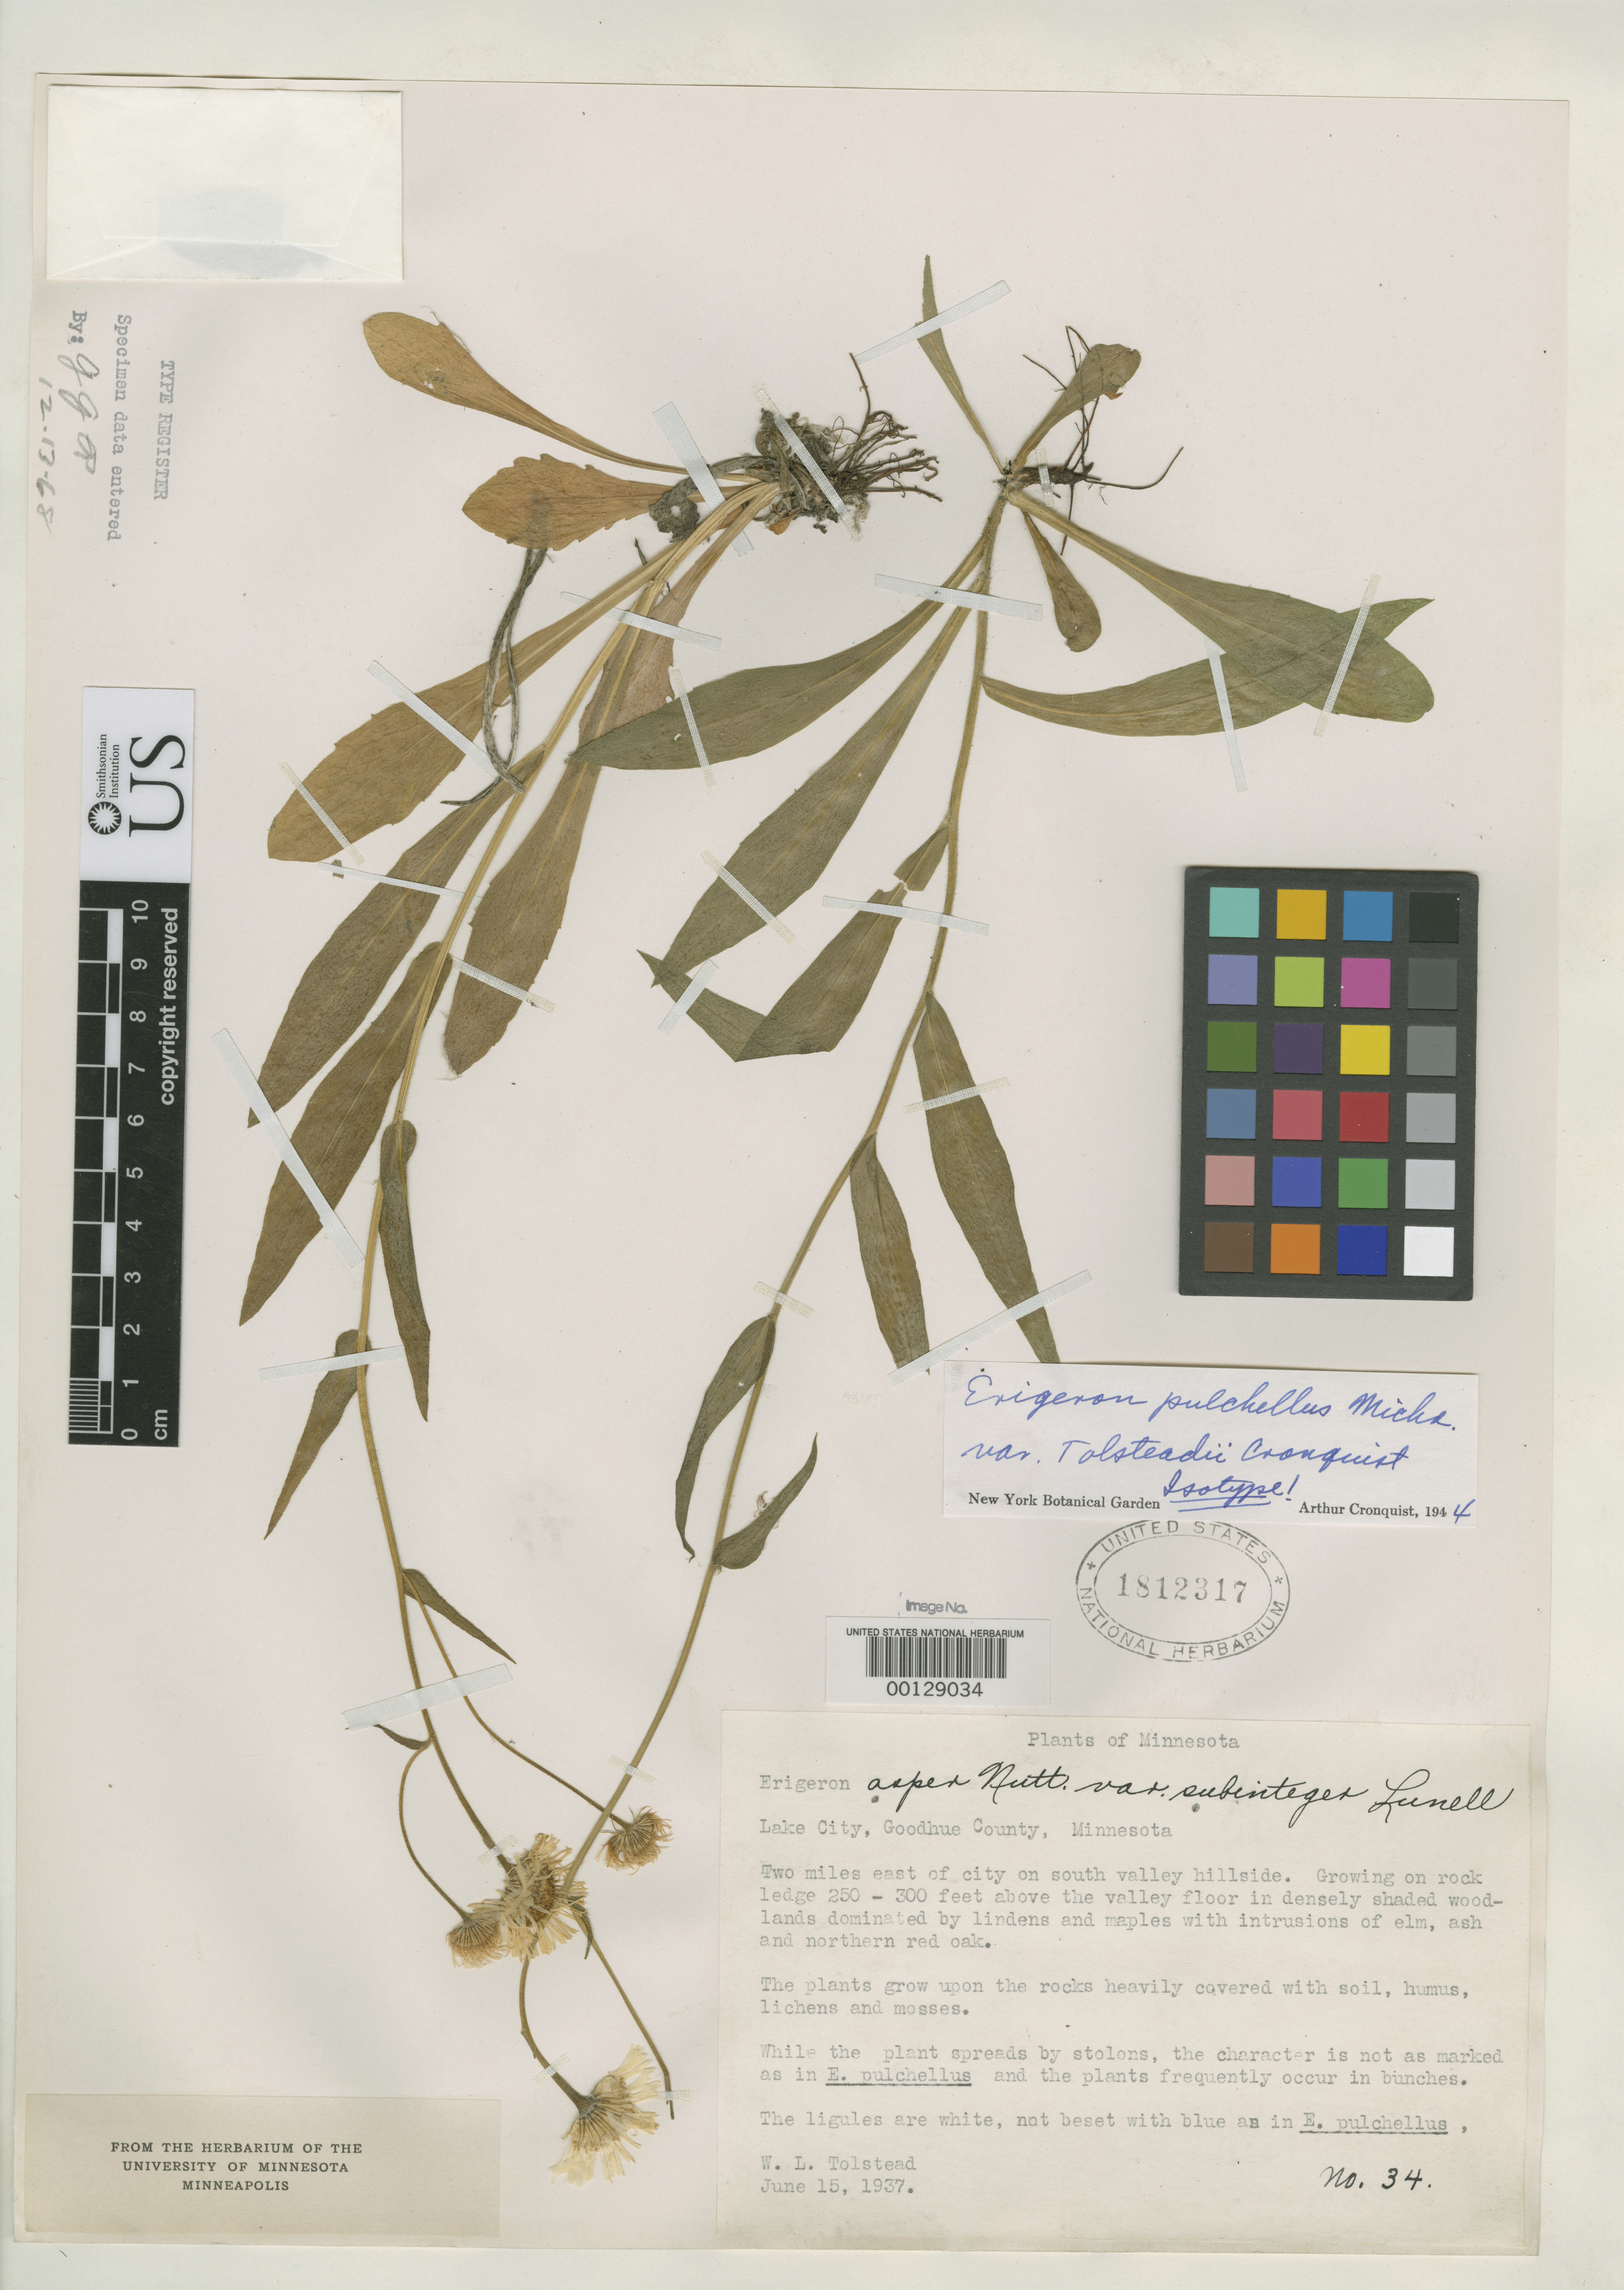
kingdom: Plantae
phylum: Tracheophyta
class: Magnoliopsida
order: Asterales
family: Asteraceae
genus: Erigeron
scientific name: Erigeron pulchellus var. tolsteadii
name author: Cronq.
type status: Isotype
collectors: W. Tolstead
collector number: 34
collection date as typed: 15 Jun 1937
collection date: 1937-06-15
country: United States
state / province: Minnesota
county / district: Goodhue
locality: Lake City.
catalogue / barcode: US 1812317